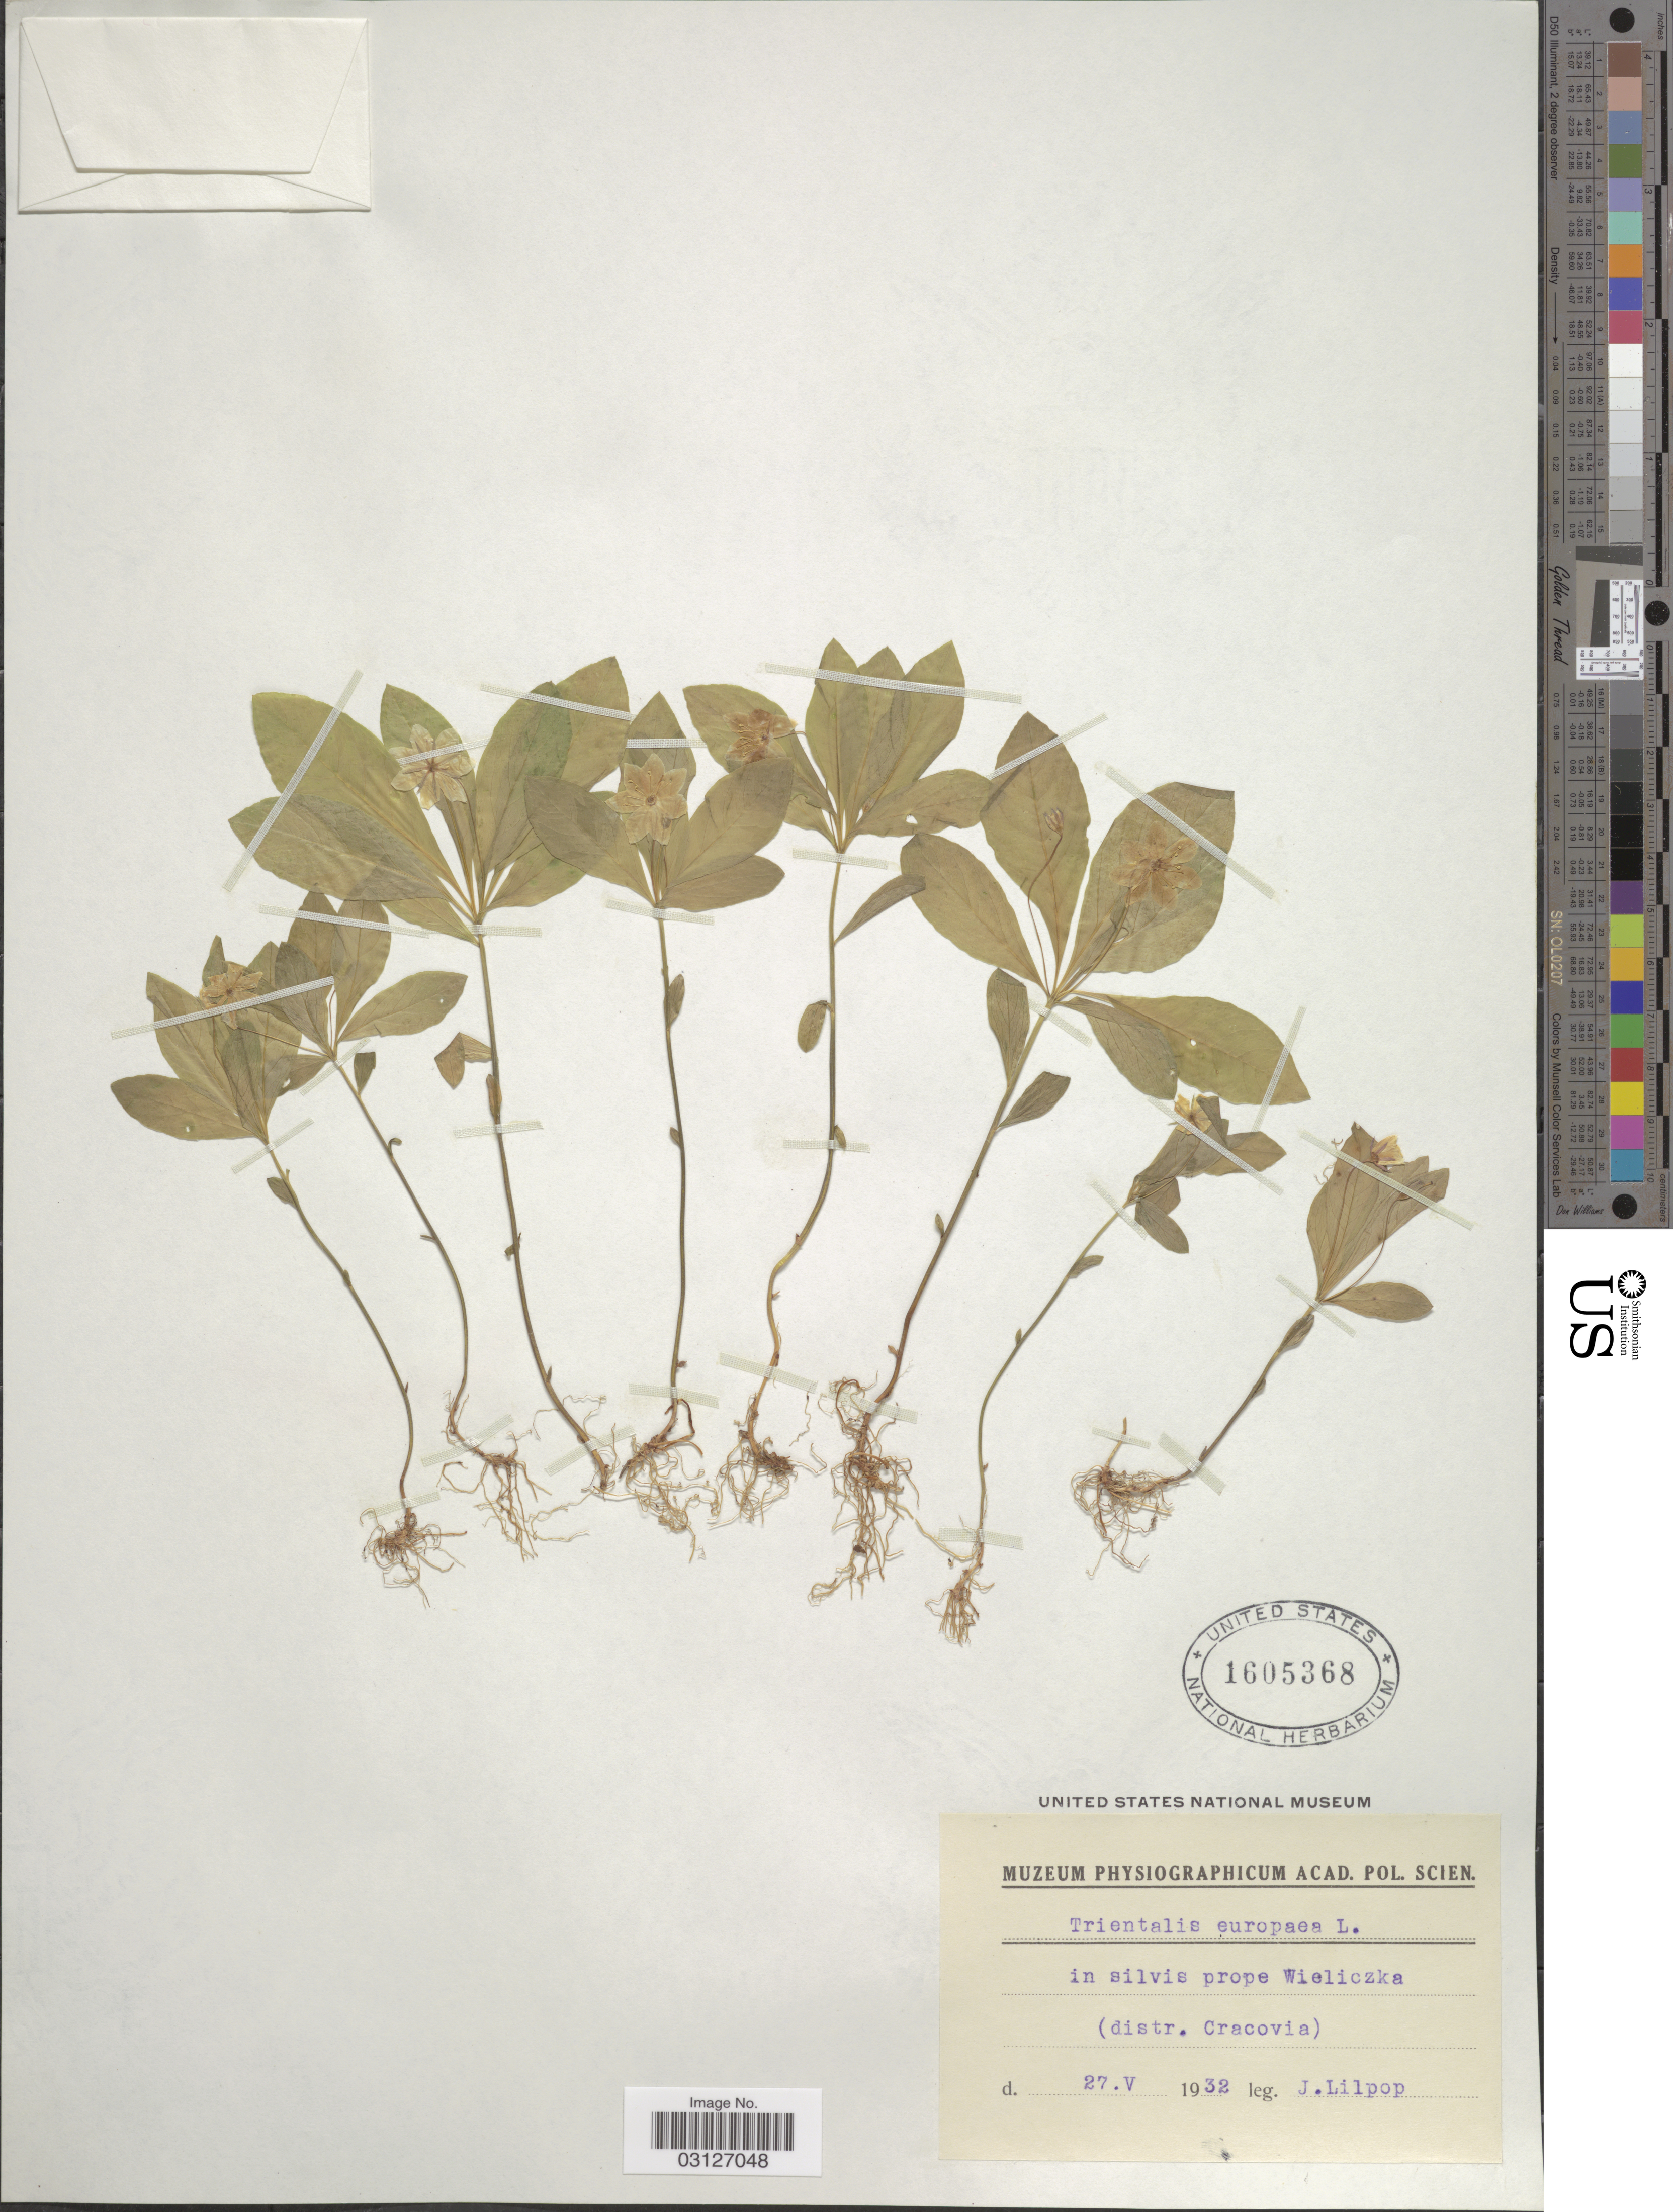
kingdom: Plantae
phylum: Tracheophyta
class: Magnoliopsida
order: Ericales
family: Primulaceae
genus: Trientalis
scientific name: Trientalis europaea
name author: L.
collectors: J. Lilpop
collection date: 1932-05-27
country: Poland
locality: In silvis prope Wieliczka (distr. Cracovia).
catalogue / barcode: US 1605368